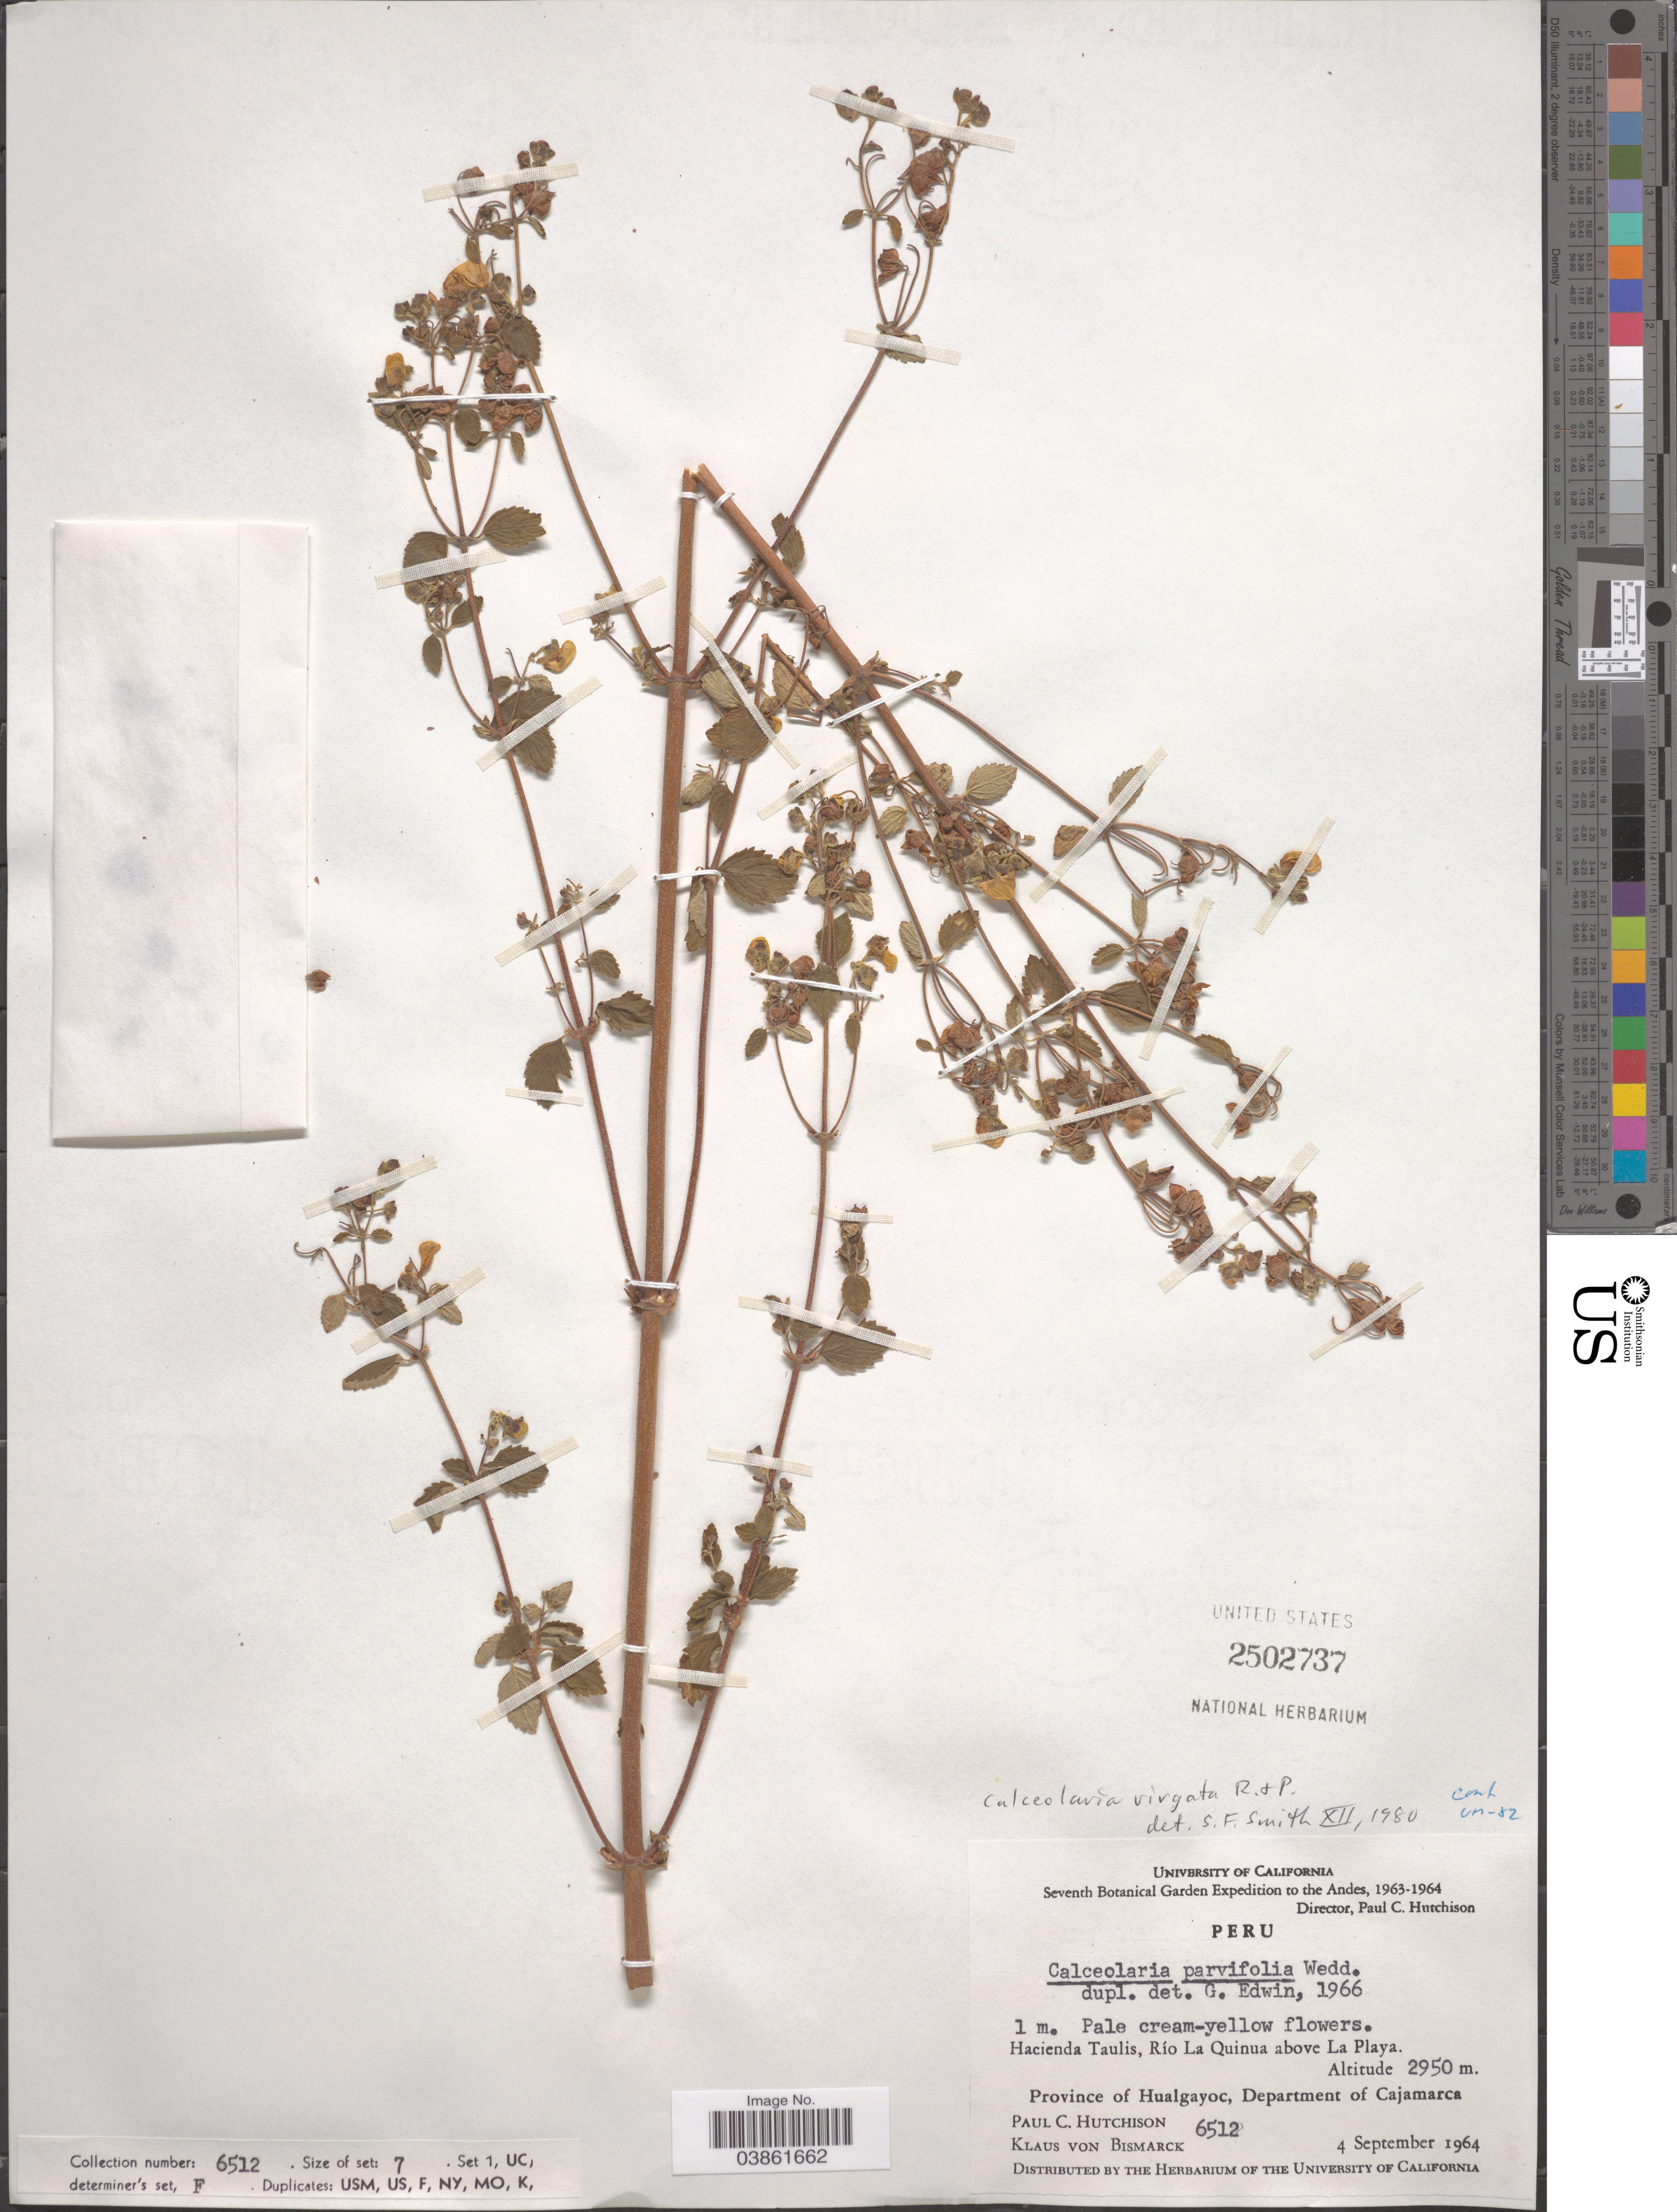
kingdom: Plantae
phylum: Tracheophyta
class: Magnoliopsida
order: Lamiales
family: Calceolariaceae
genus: Calceolaria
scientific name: Calceolaria virgata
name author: Ruiz & Pav.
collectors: P. C. Hutchison & K. von Bismarck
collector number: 6512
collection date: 1964-09-04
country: Peru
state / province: Cajamarca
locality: The Andes. Hacienda Taulis, Río La Quinua above La Playa. Province of Hualgayoc, Department of Cajamarca.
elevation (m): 2950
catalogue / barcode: US 2502737